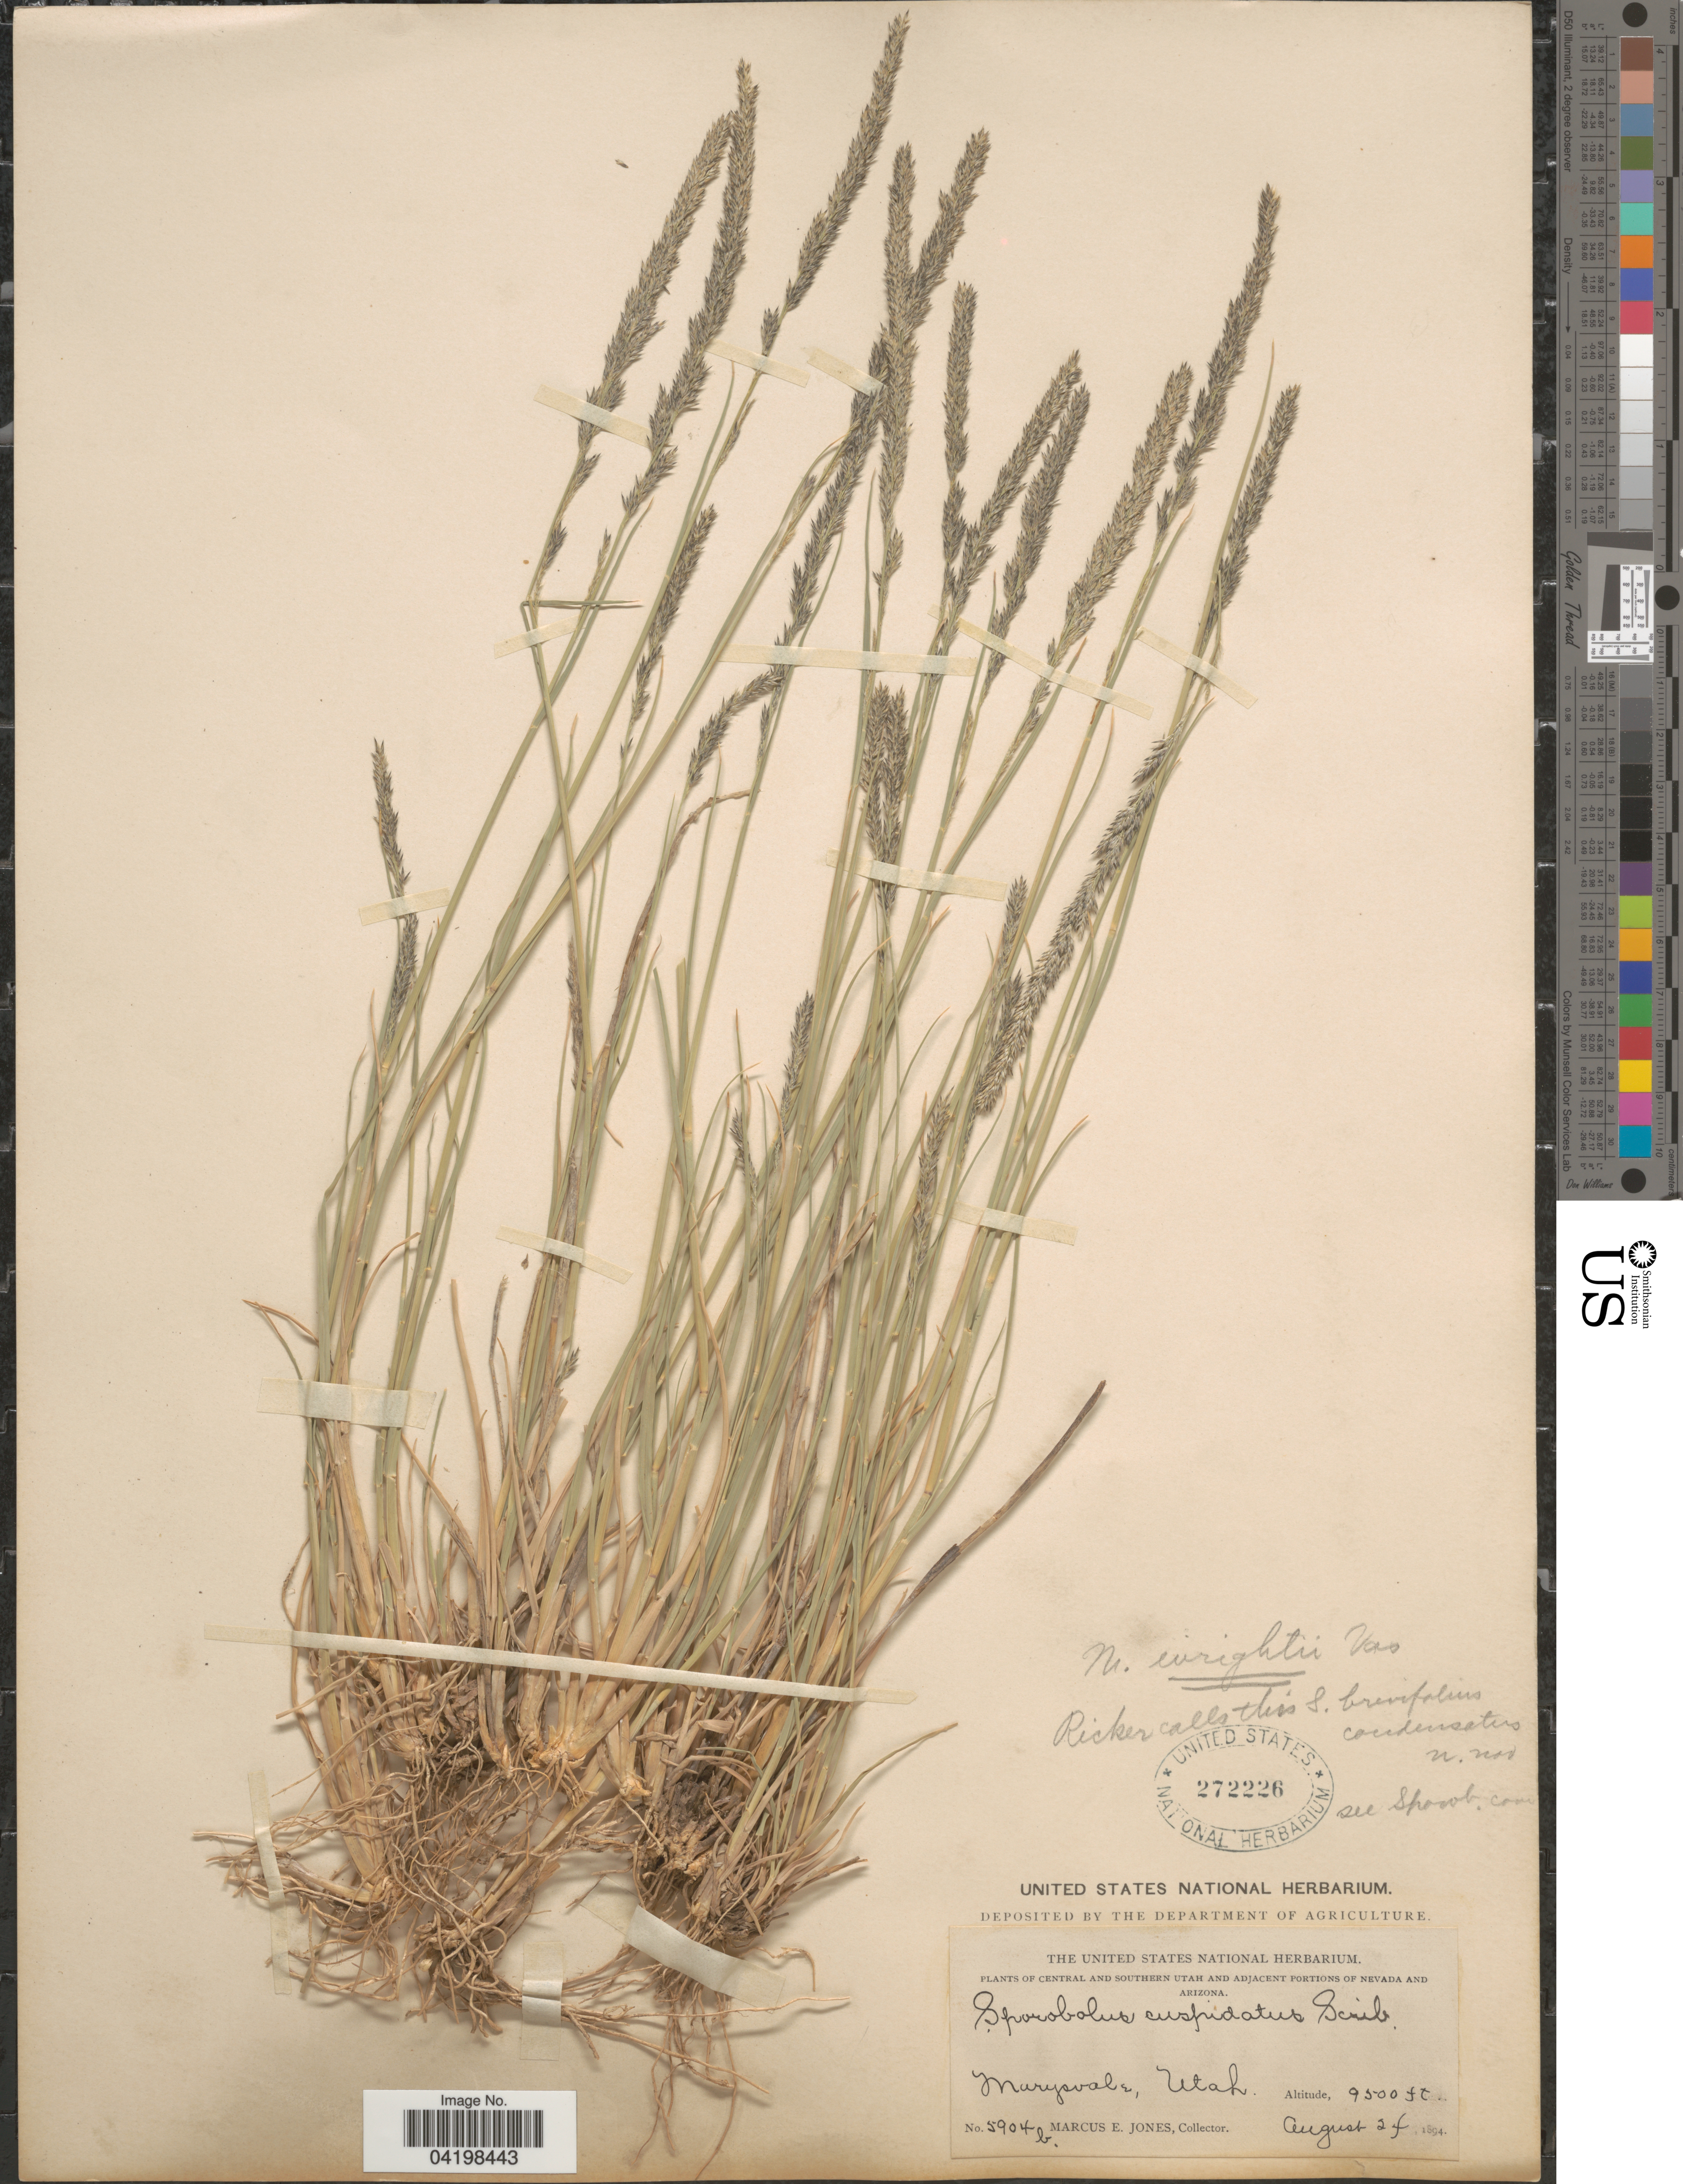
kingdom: Plantae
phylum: Tracheophyta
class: Liliopsida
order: Poales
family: Poaceae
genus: Muhlenbergia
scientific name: Muhlenbergia wrightii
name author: Vasey ex J.M. Coult.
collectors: M. E. Jones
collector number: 5904b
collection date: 1894-08-24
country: United States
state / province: Utah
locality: Central and Southern Utah. Marysvale.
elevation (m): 2896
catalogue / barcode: US 272226